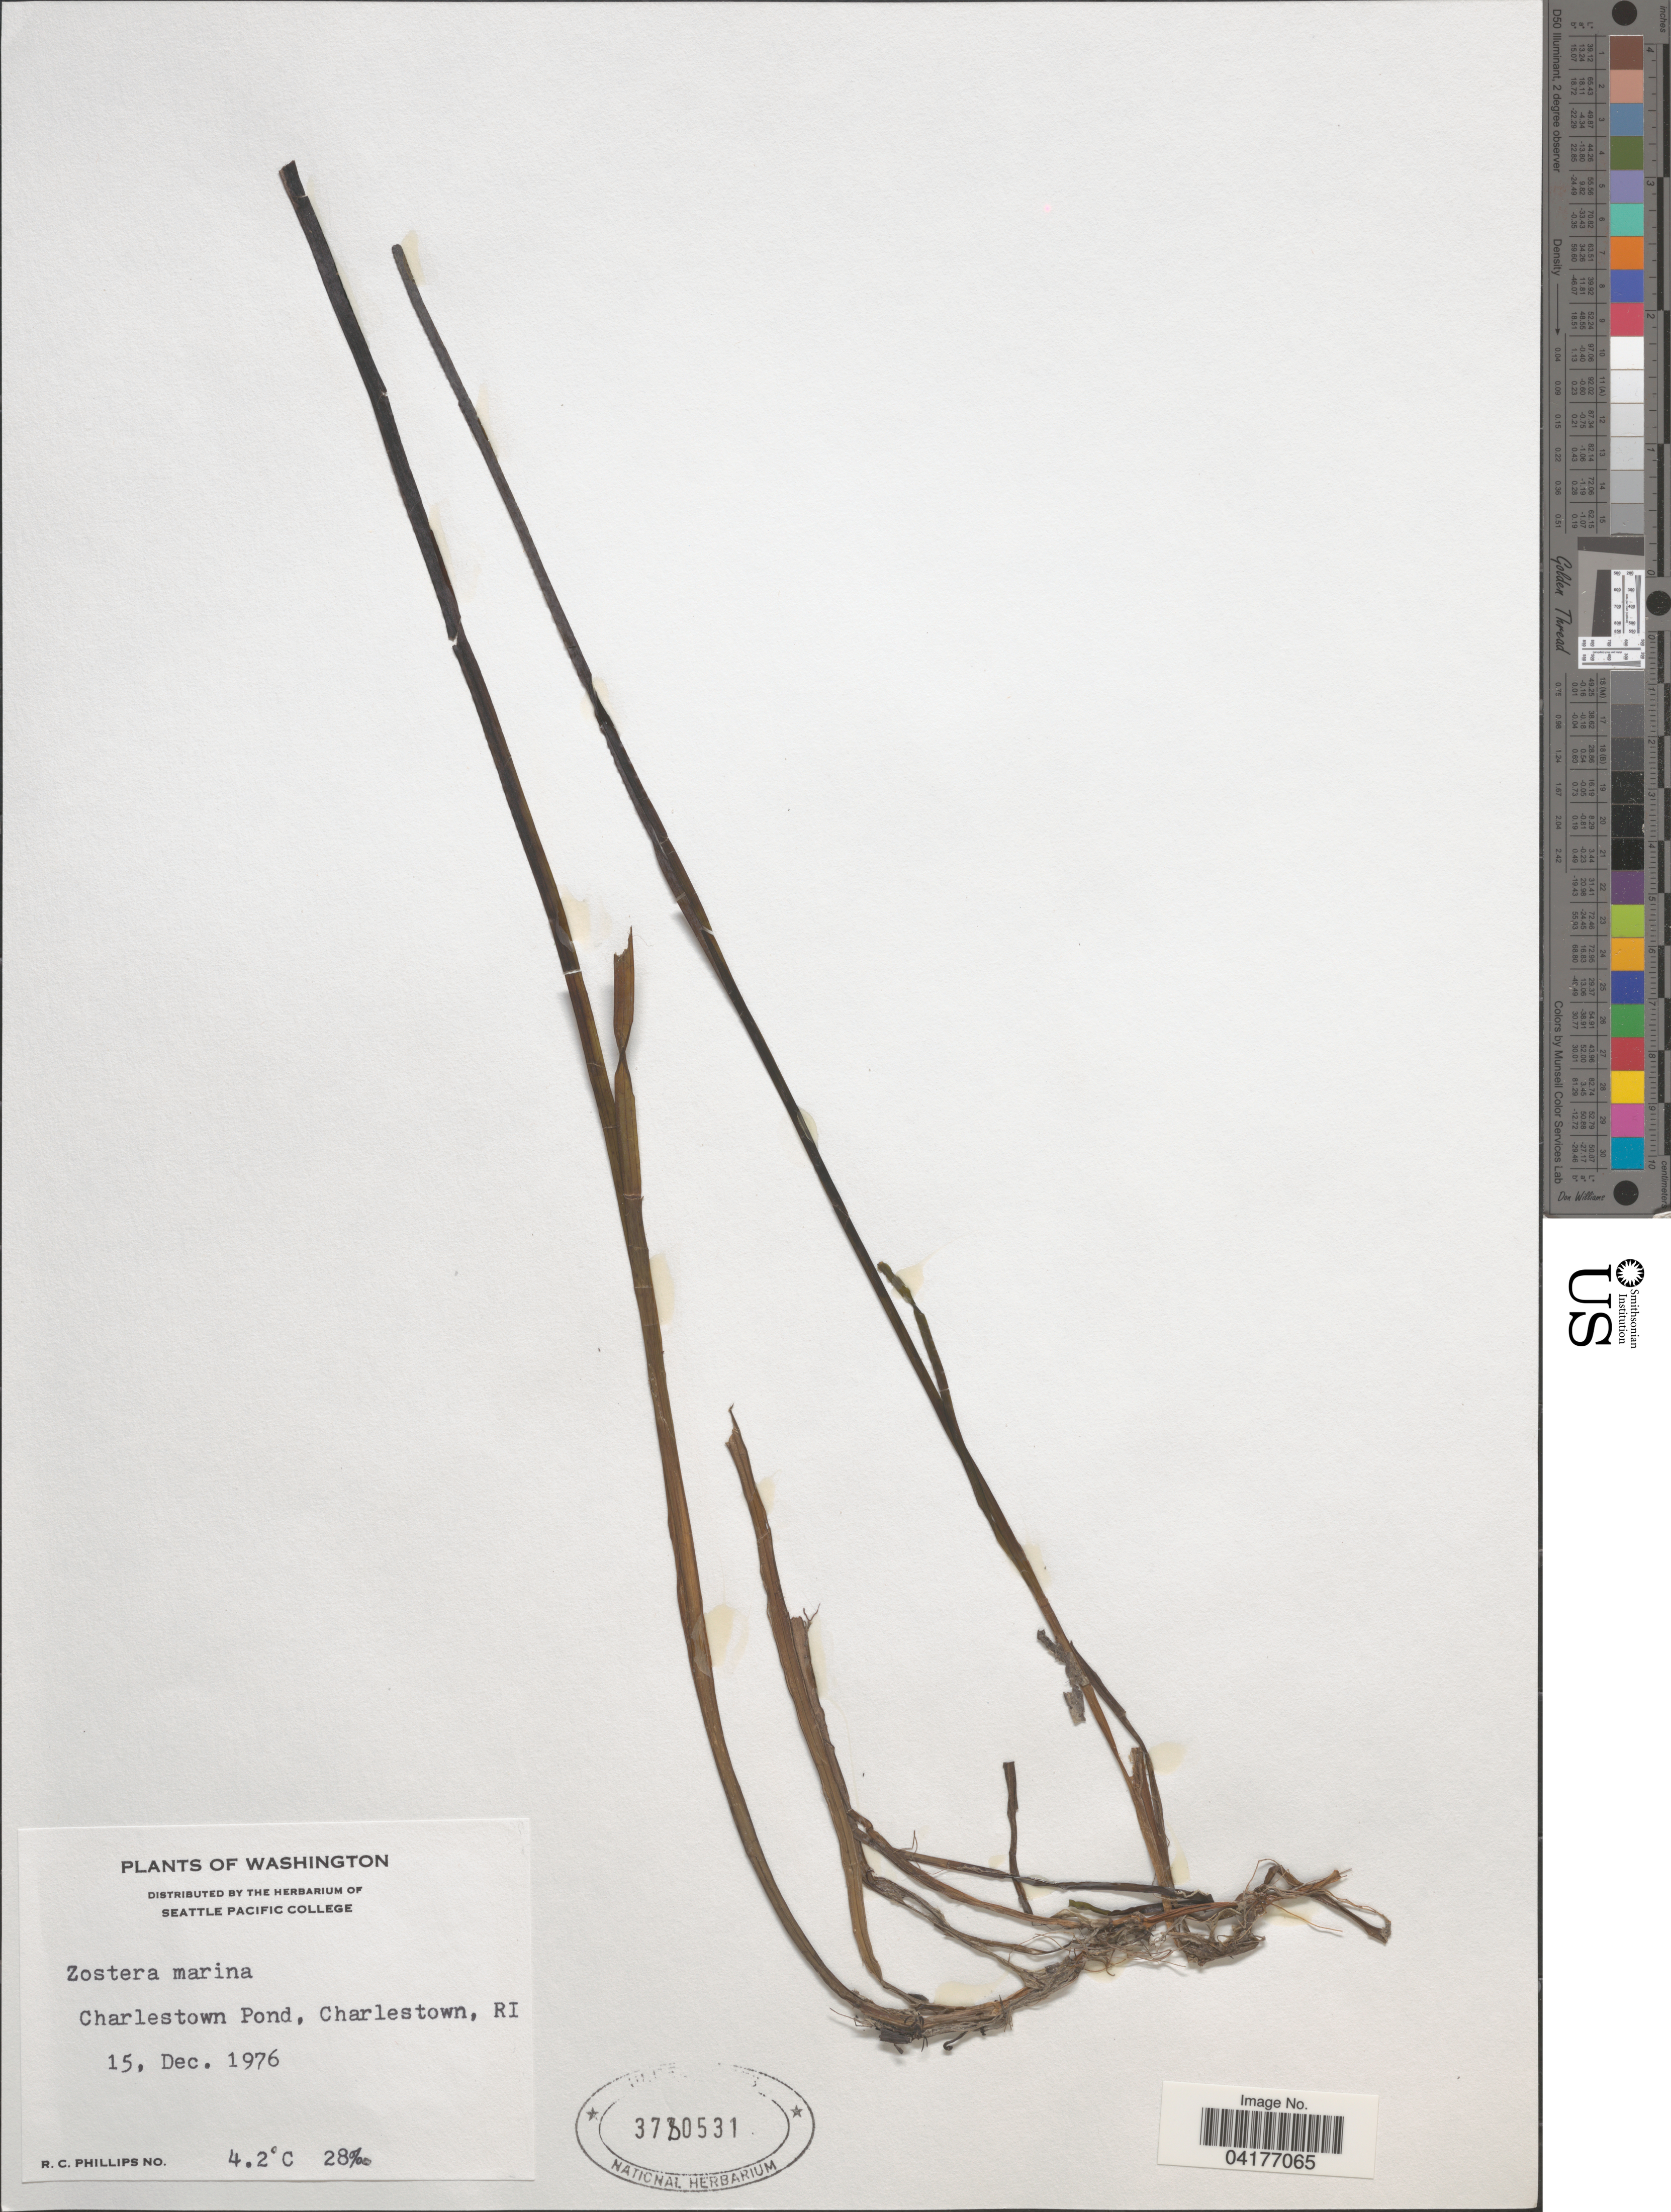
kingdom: Plantae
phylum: Tracheophyta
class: Liliopsida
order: Alismatales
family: Zosteraceae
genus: Zostera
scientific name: Zostera marina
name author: L.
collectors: R. C. Phillips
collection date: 1976-12-15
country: United States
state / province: Rhode Island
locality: Charlestown Pond, Charlestown, RI.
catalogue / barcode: US 3780531